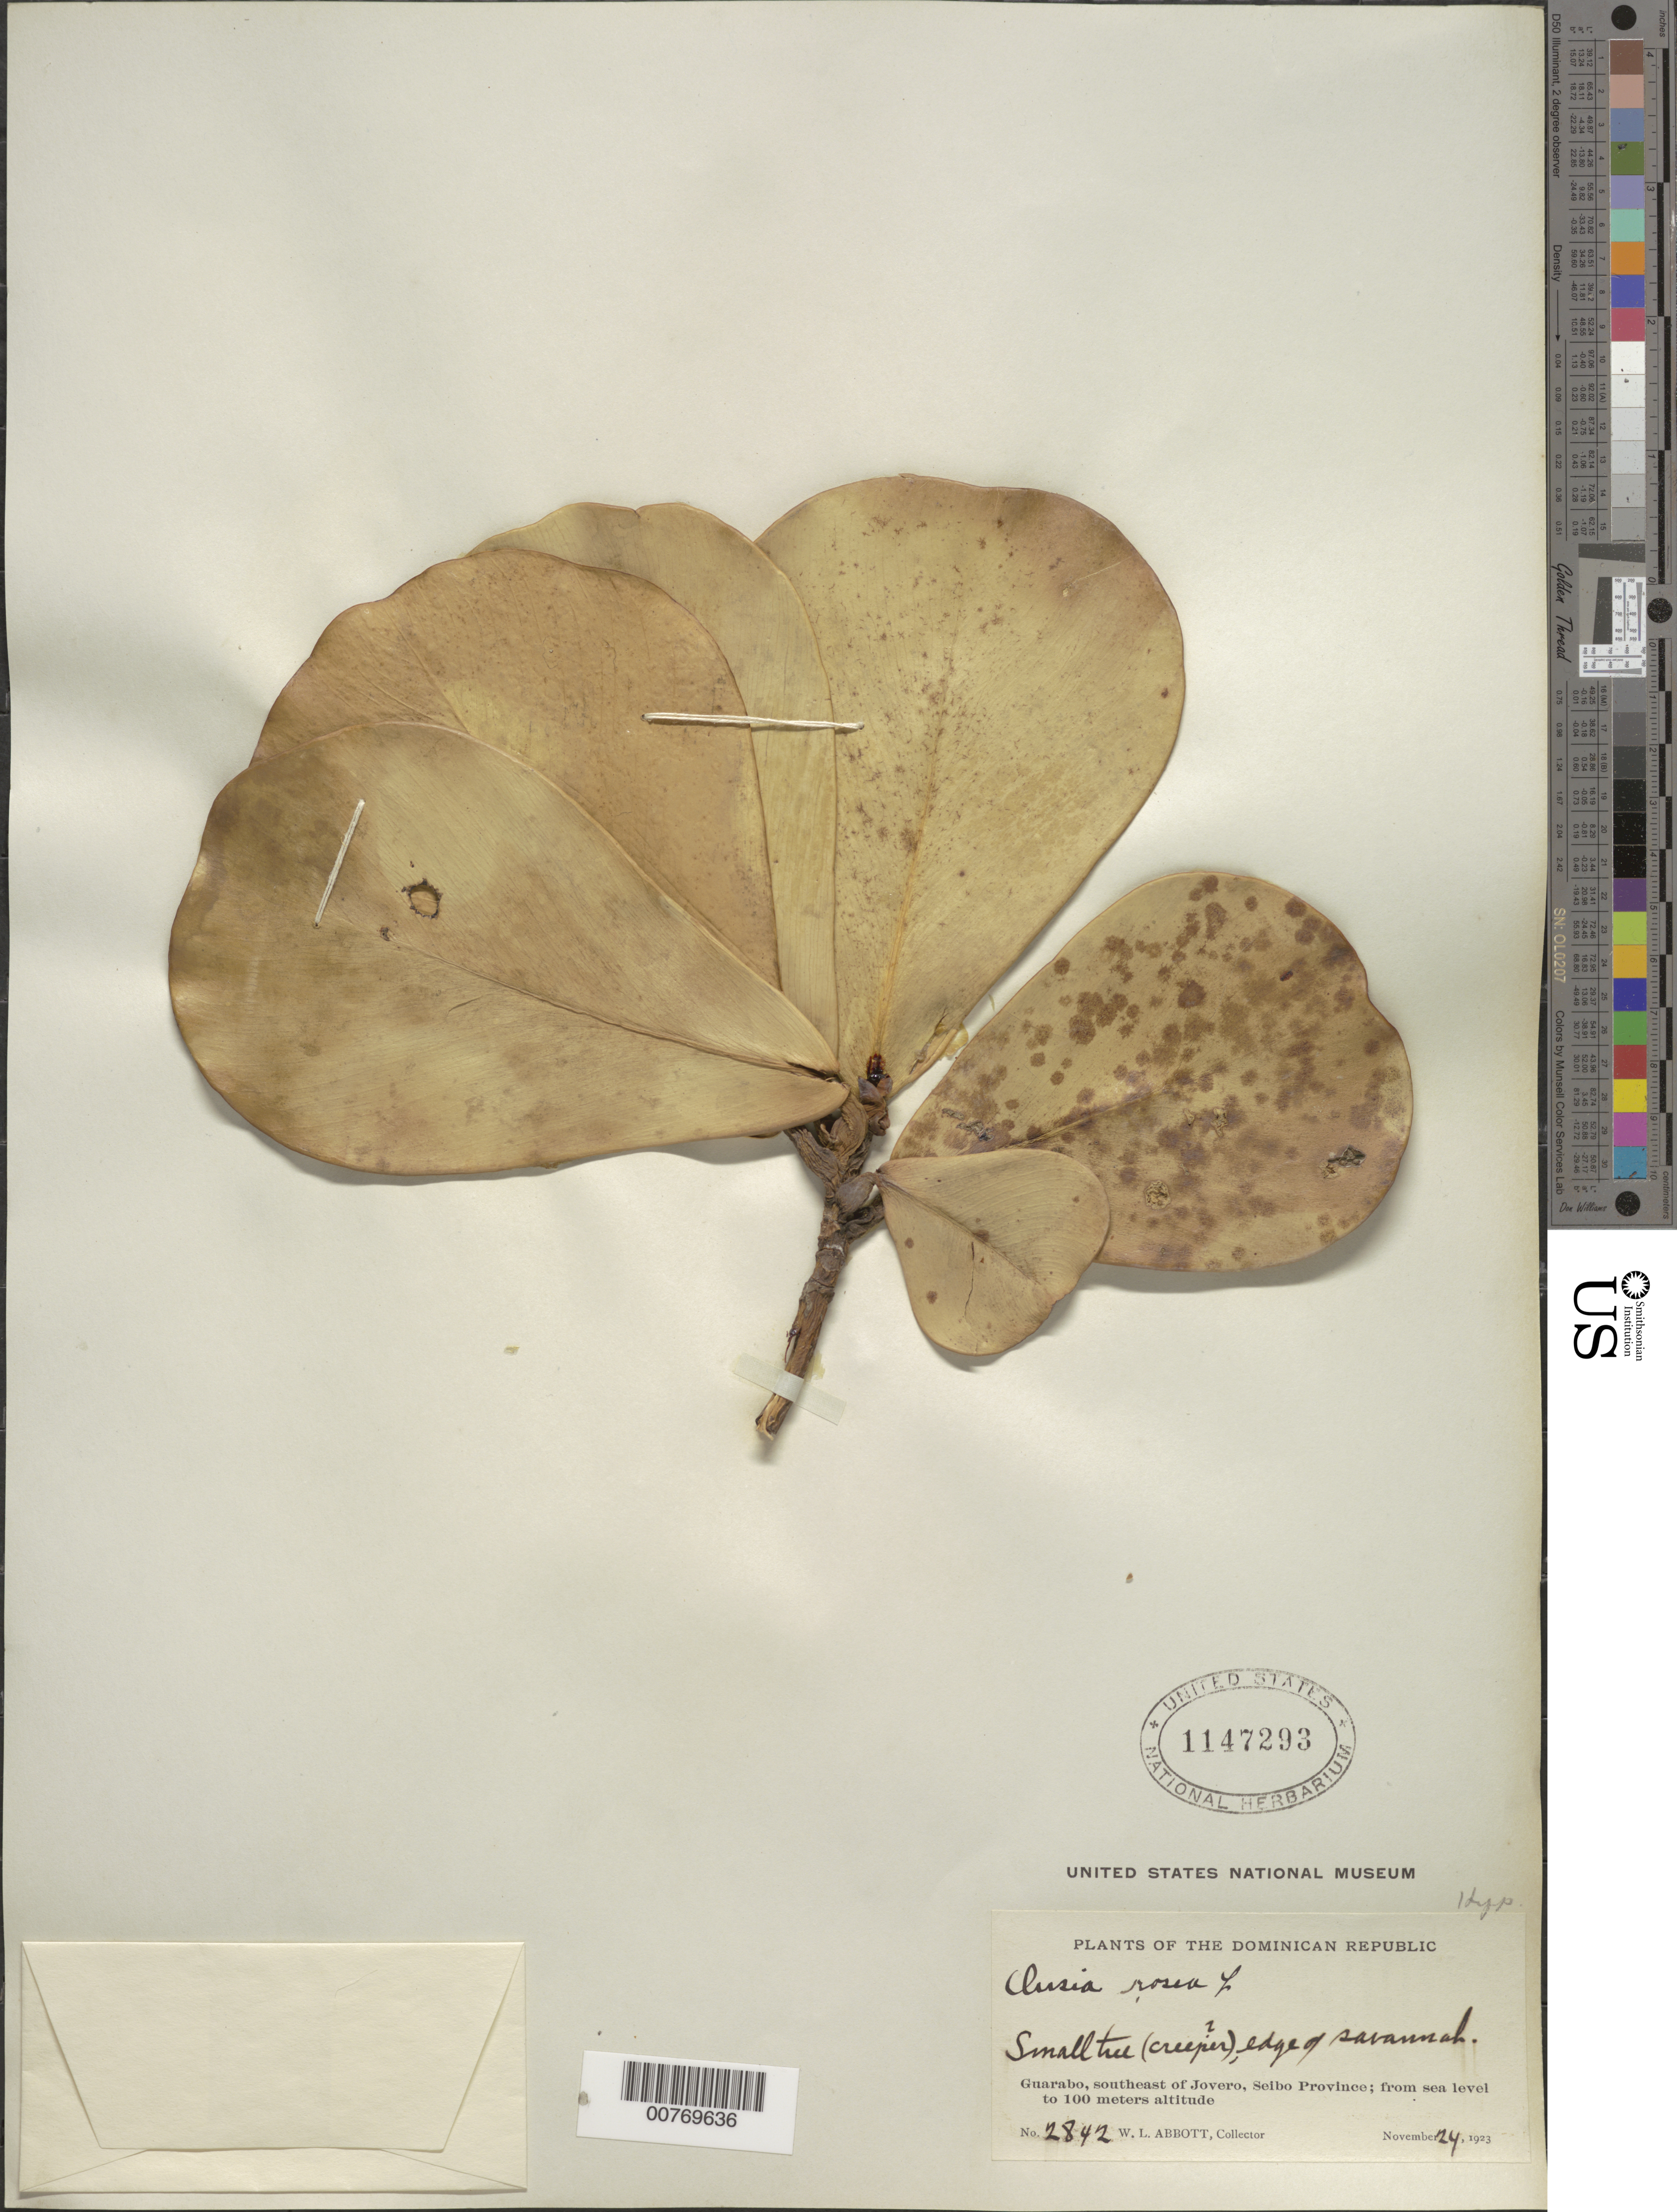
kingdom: Plantae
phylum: Tracheophyta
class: Magnoliopsida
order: Malpighiales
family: Clusiaceae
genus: Clusia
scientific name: Clusia rosea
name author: Jacq.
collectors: W. L. Abbott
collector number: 2842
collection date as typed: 24 Nov 1923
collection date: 1923-11-24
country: Dominican Republic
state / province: El Seibo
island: Hispaniola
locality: Guarabo, southeast of Jovero.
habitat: Edge of savannah.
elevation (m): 100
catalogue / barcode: US 1147293